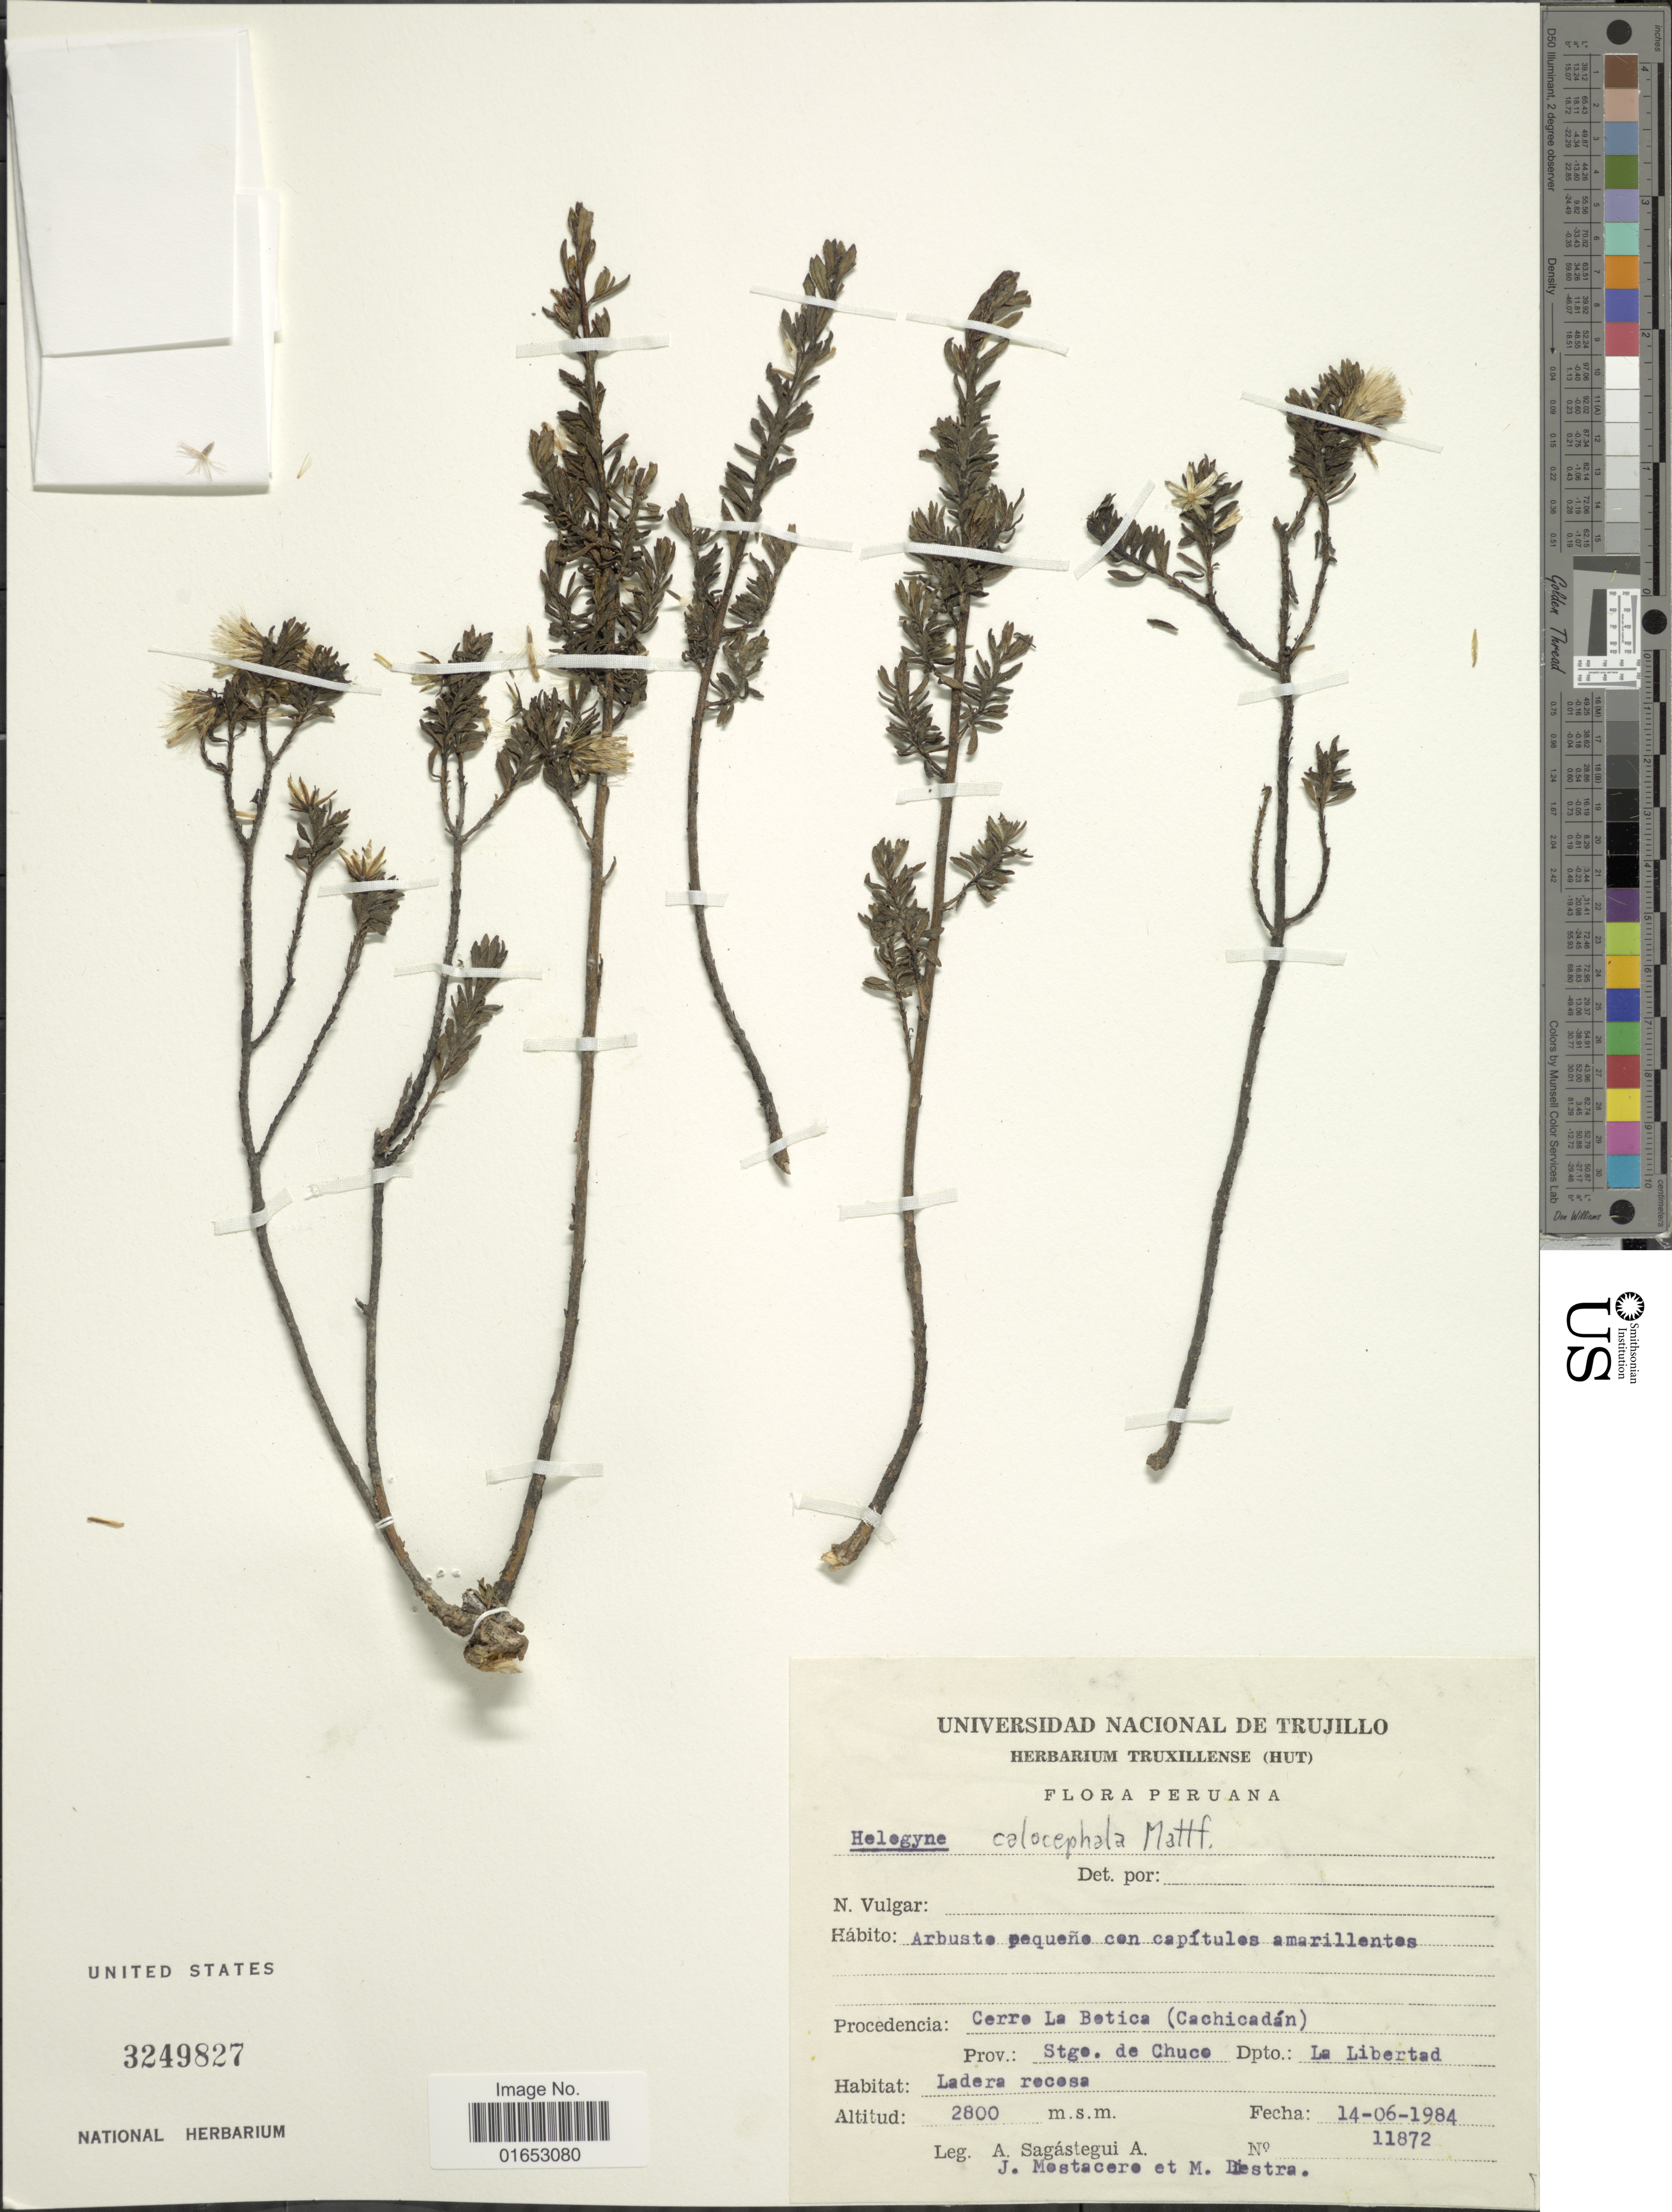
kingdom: Plantae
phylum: Tracheophyta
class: Magnoliopsida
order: Asterales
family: Asteraceae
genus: Helogyne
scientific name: Helogyne calocephala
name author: Mattf.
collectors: A. Sagástegui A., J. Mostacero & M. Diestra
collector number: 11872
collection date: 1984-06-14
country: Peru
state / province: La Libertad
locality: Procedencia: Cerro La Betica (Cachicadán), Prov.: Stgo. de Chuco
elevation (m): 2800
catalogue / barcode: US 3249827